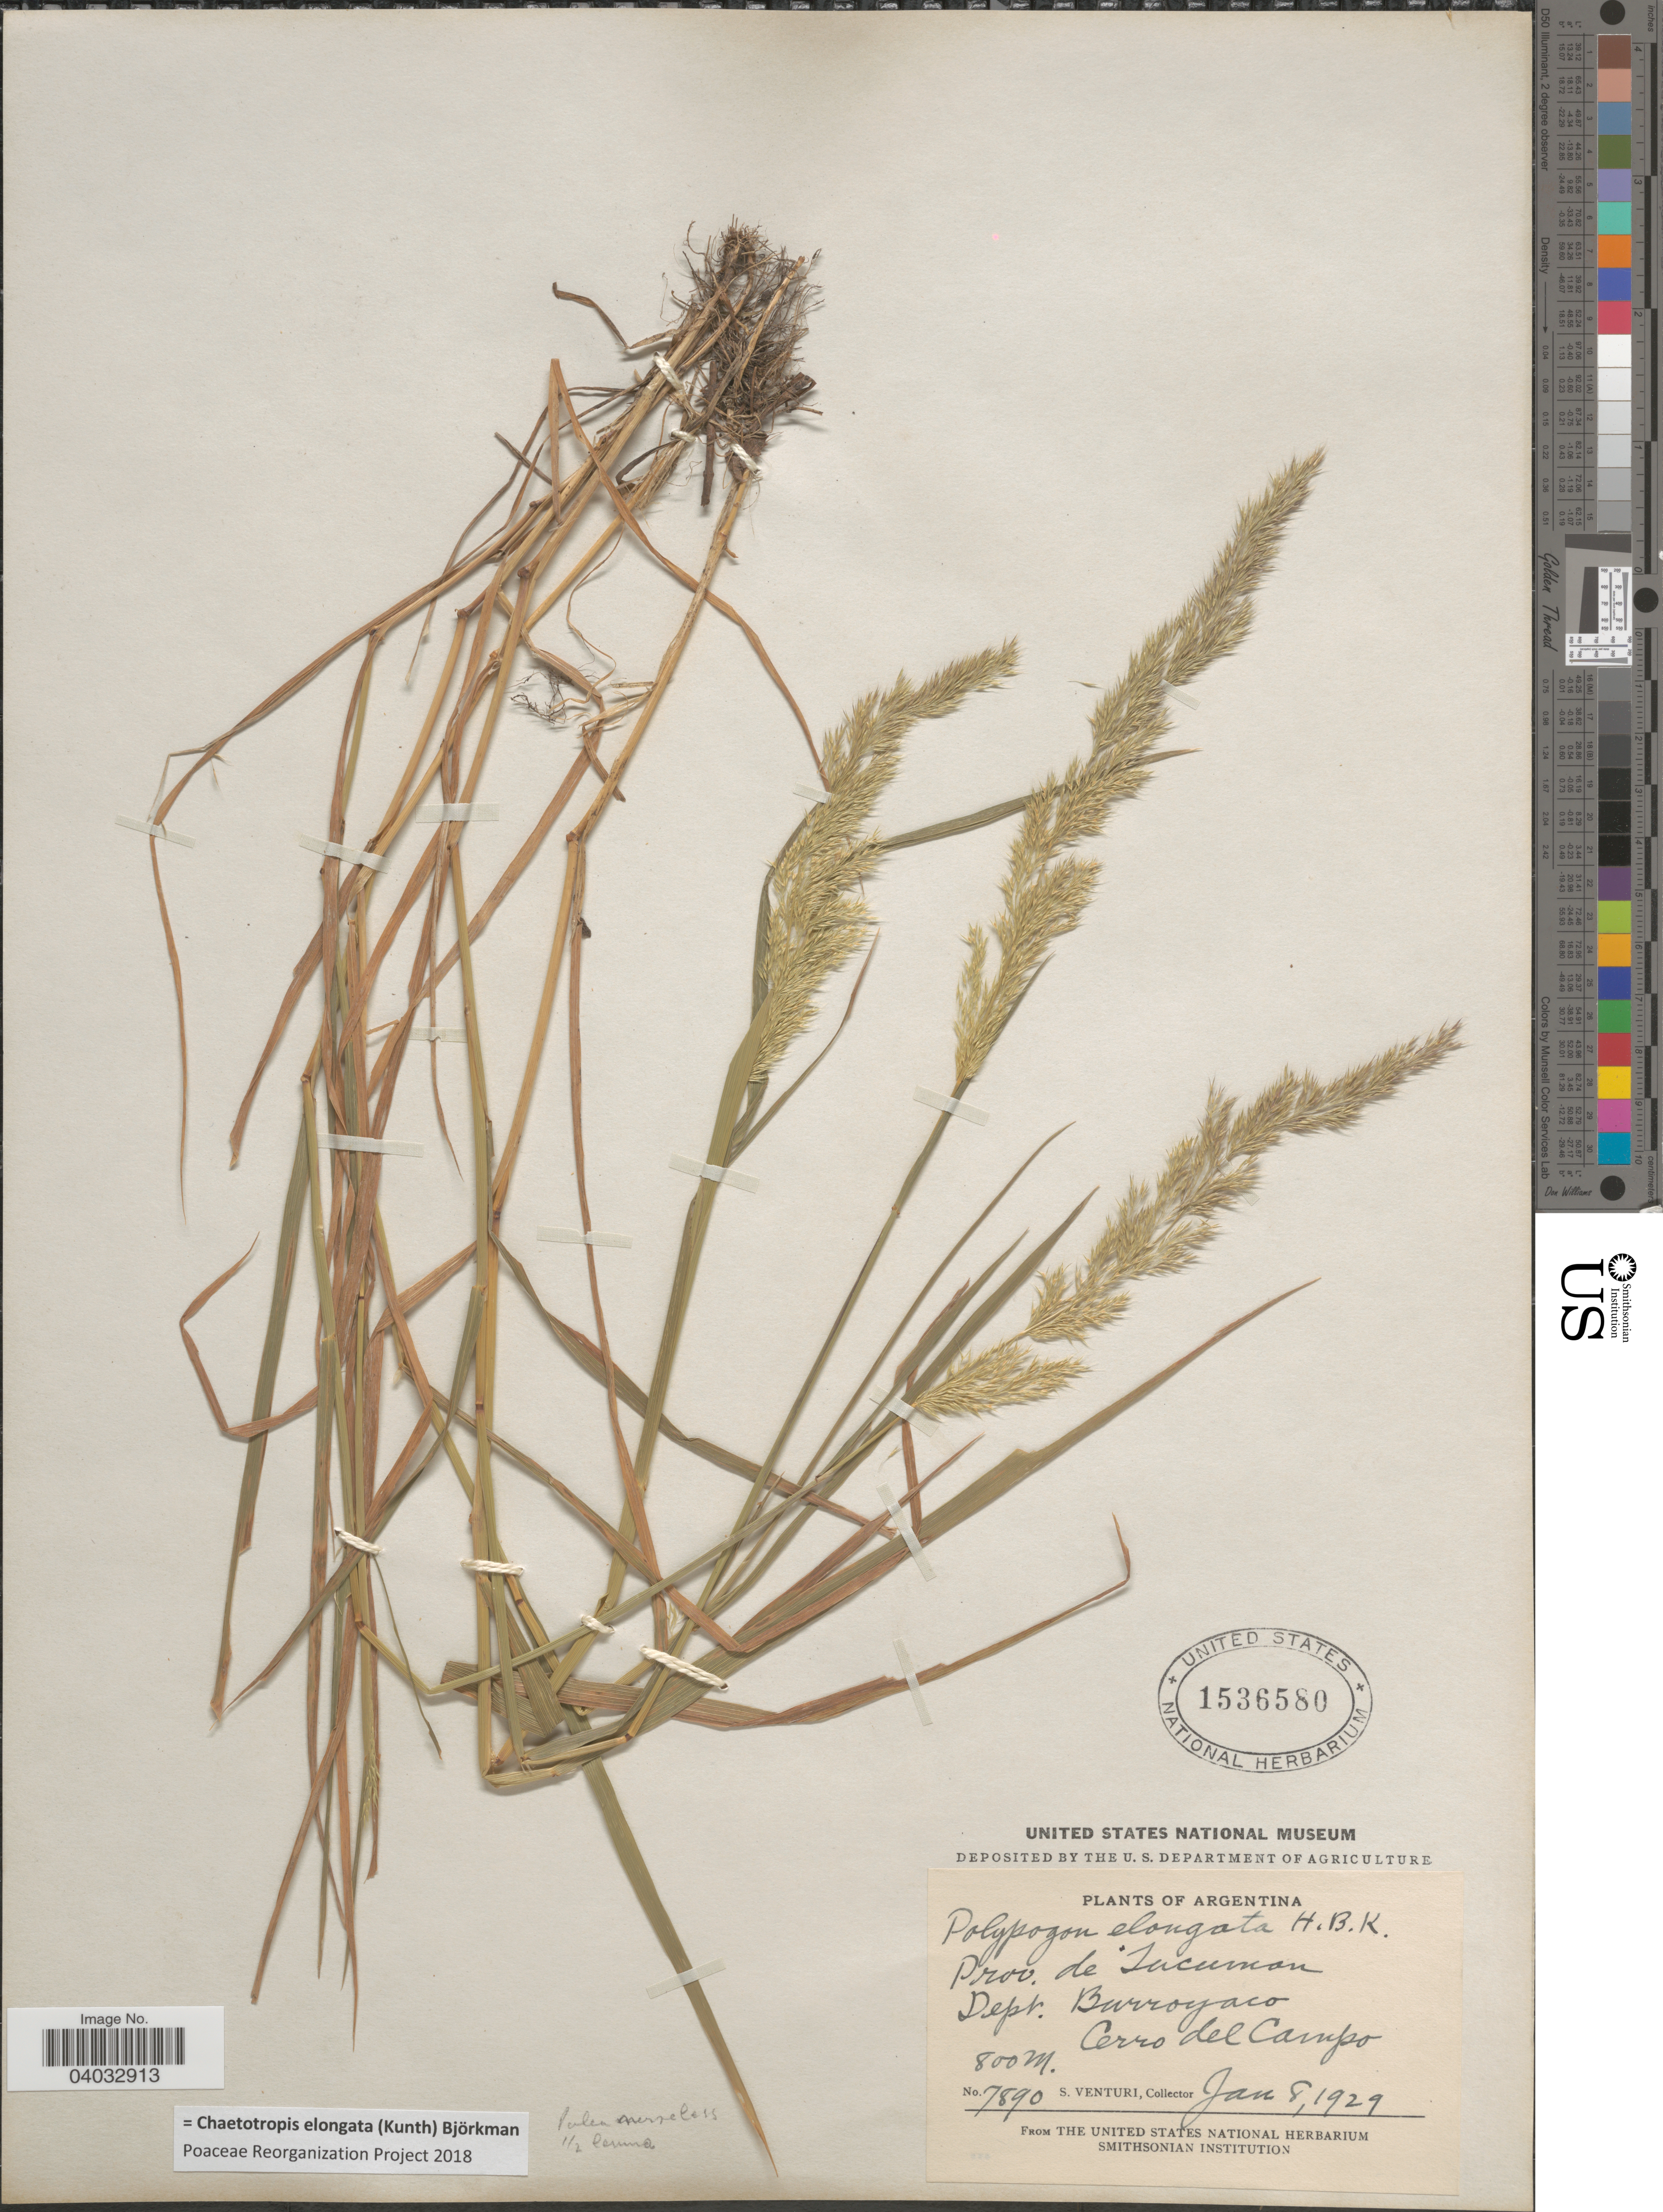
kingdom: Plantae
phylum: Tracheophyta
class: Liliopsida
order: Poales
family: Poaceae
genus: Chaetotropis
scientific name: Chaetotropis elongata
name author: (Kunth) Björkman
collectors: S. Venturi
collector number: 7890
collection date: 1929-01-08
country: Argentina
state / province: Tucuman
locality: Dept. Burroyaco. Cerro del Campo.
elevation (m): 800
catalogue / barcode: US 1536580